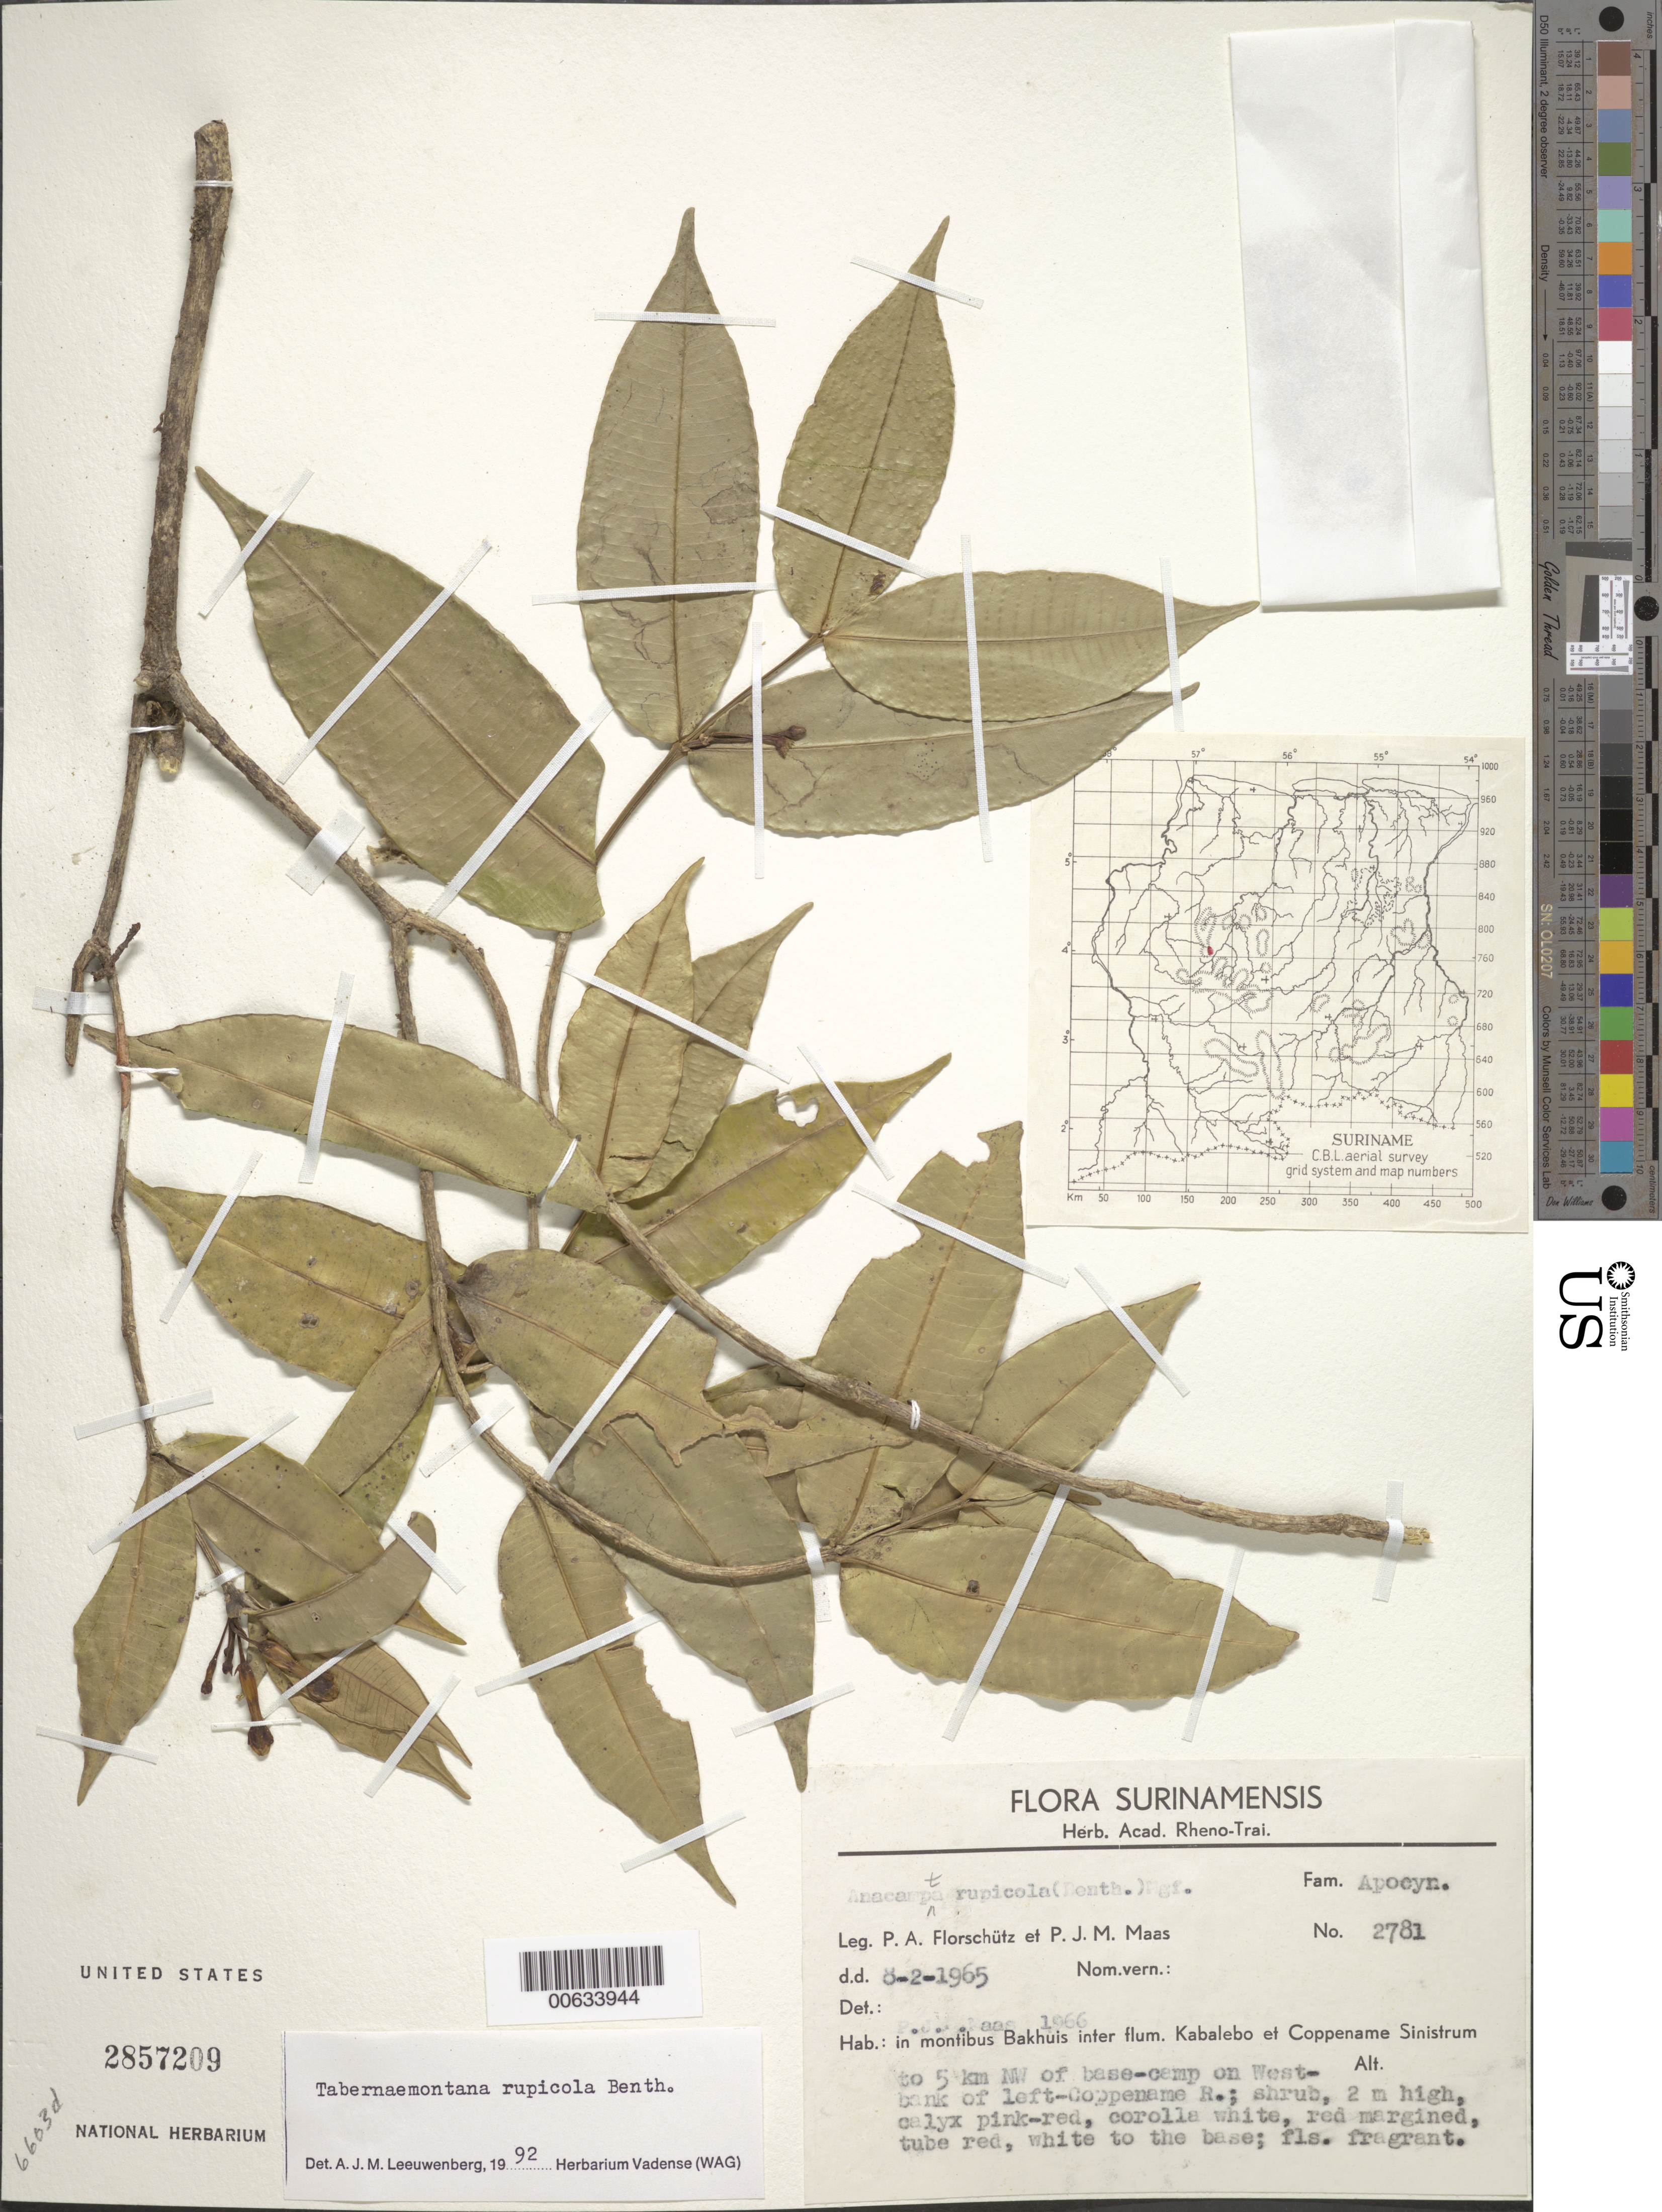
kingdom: Plantae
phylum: Tracheophyta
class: Magnoliopsida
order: Gentianales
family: Apocynaceae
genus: Tabernaemontana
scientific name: Tabernaemontana rupicola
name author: Benth.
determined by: Leeuwenberg, A. J. M.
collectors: P. Florschütz & P. Maas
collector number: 2781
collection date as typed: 8-Feb-65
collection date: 1965-02-08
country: Suriname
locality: Mont Bakhuis, betw. Kabalebo & Coppename Rivers, to 5 km NW of base camp on west bank of left Coppename R.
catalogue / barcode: US 2857209